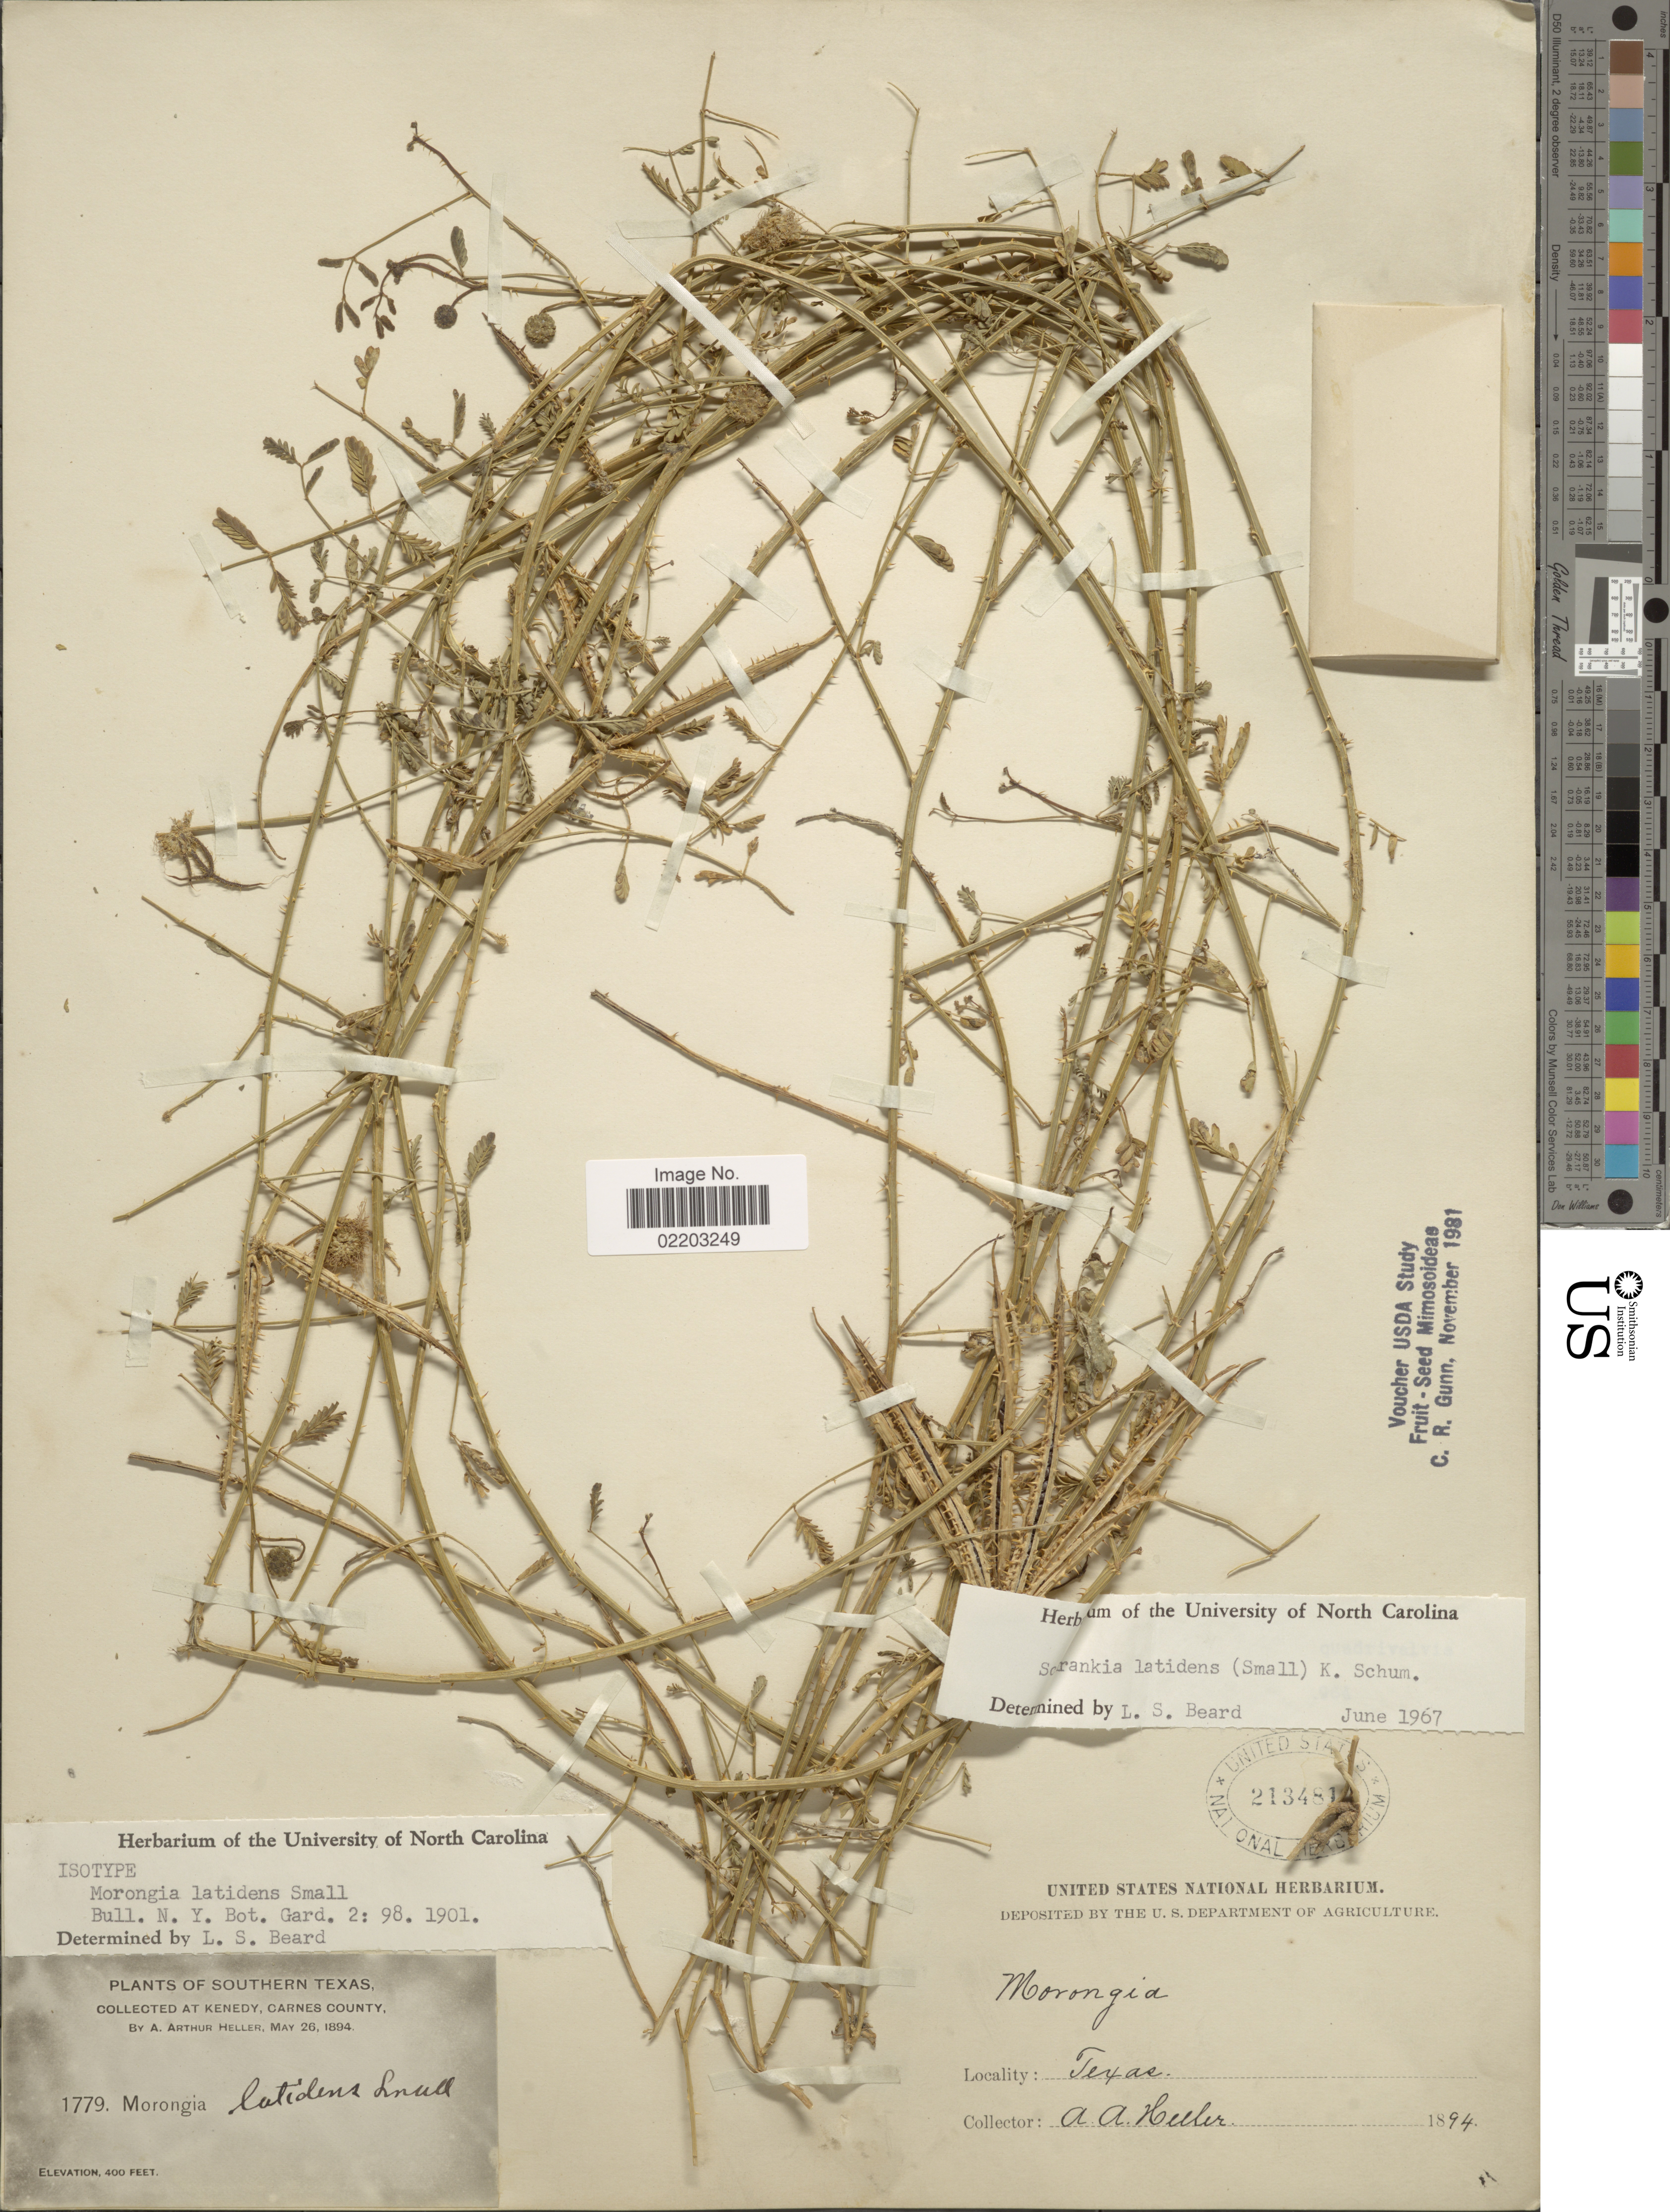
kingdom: Plantae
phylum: Tracheophyta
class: Magnoliopsida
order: Fabales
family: Fabaceae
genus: Mimosa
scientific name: Mimosa latidens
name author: (Small) B.L. Turner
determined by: U.S. National Herbarium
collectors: A. A. Heller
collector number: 1779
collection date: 1894-05-26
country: United States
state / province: Texas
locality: Southern Texas, at Kennedy, Carnes County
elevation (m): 122